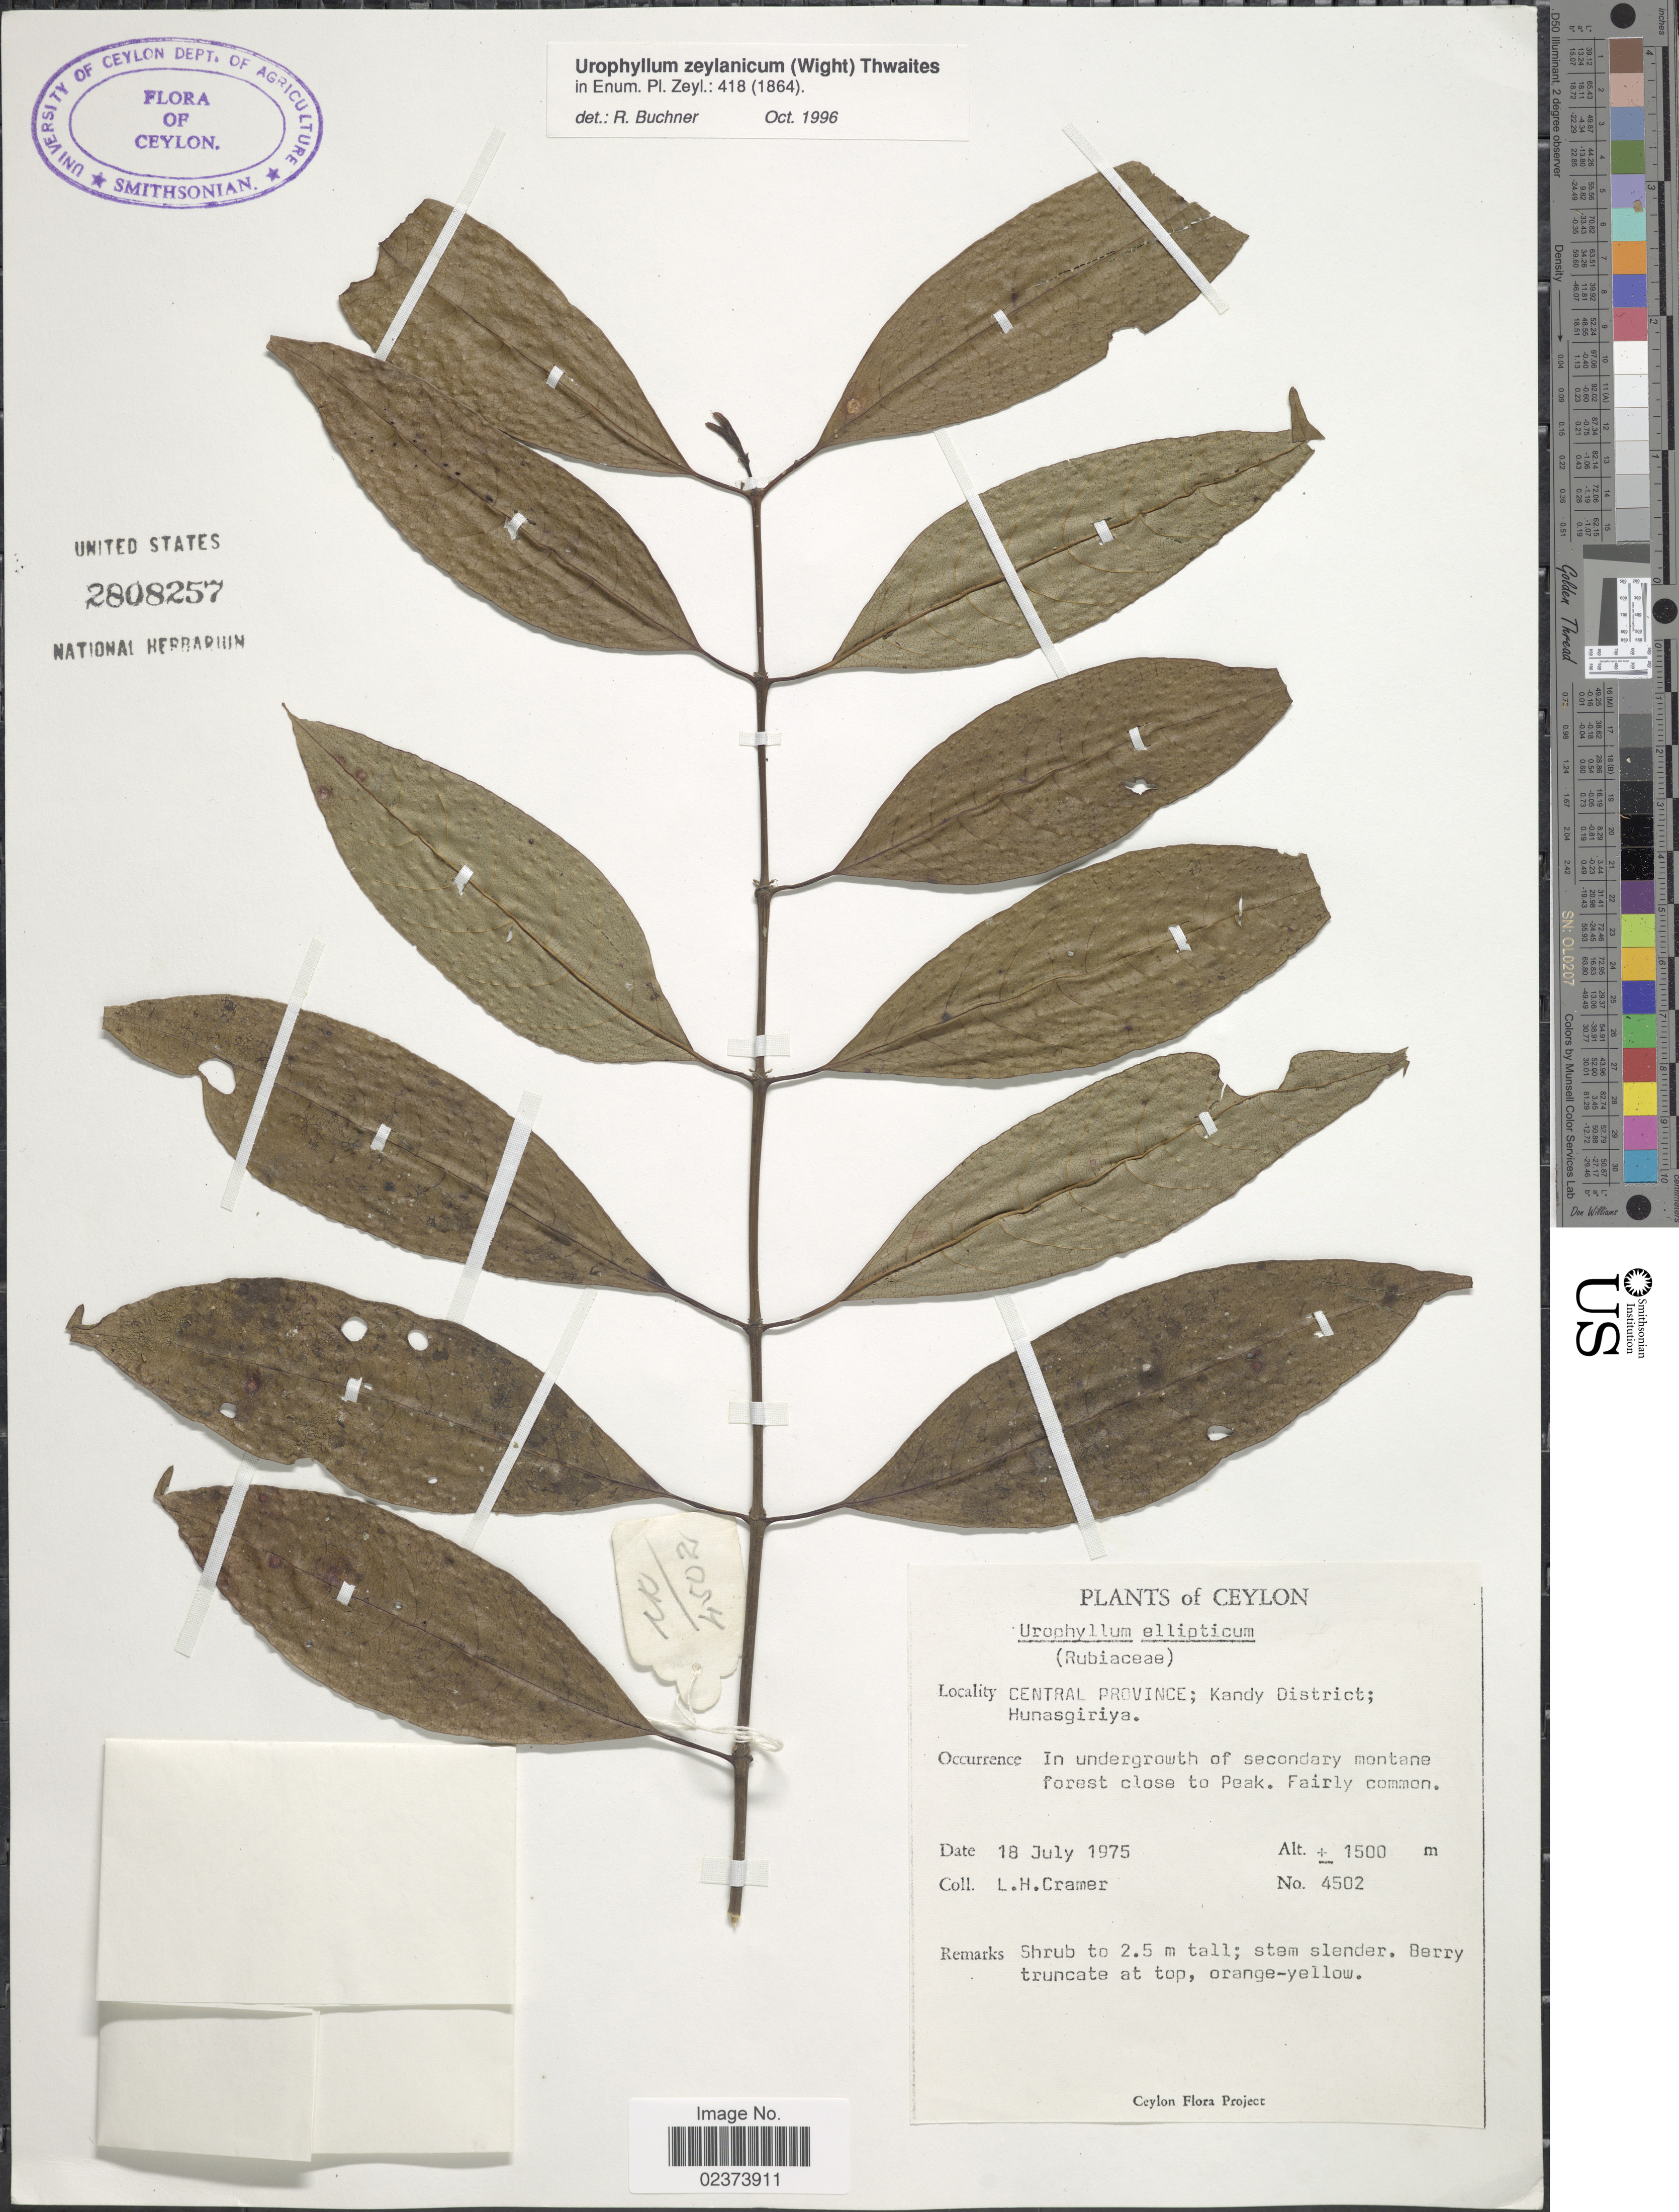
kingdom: Plantae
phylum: Tracheophyta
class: Magnoliopsida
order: Gentianales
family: Rubiaceae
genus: Urophyllum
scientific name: Urophyllum zeylanicum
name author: (Wight) Thwaites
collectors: L. H. Cramer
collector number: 4502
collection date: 1975-07-18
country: Sri Lanka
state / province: Central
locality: Central Province, Kandy District, Hunasgiriya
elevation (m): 1500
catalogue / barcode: US 2808257